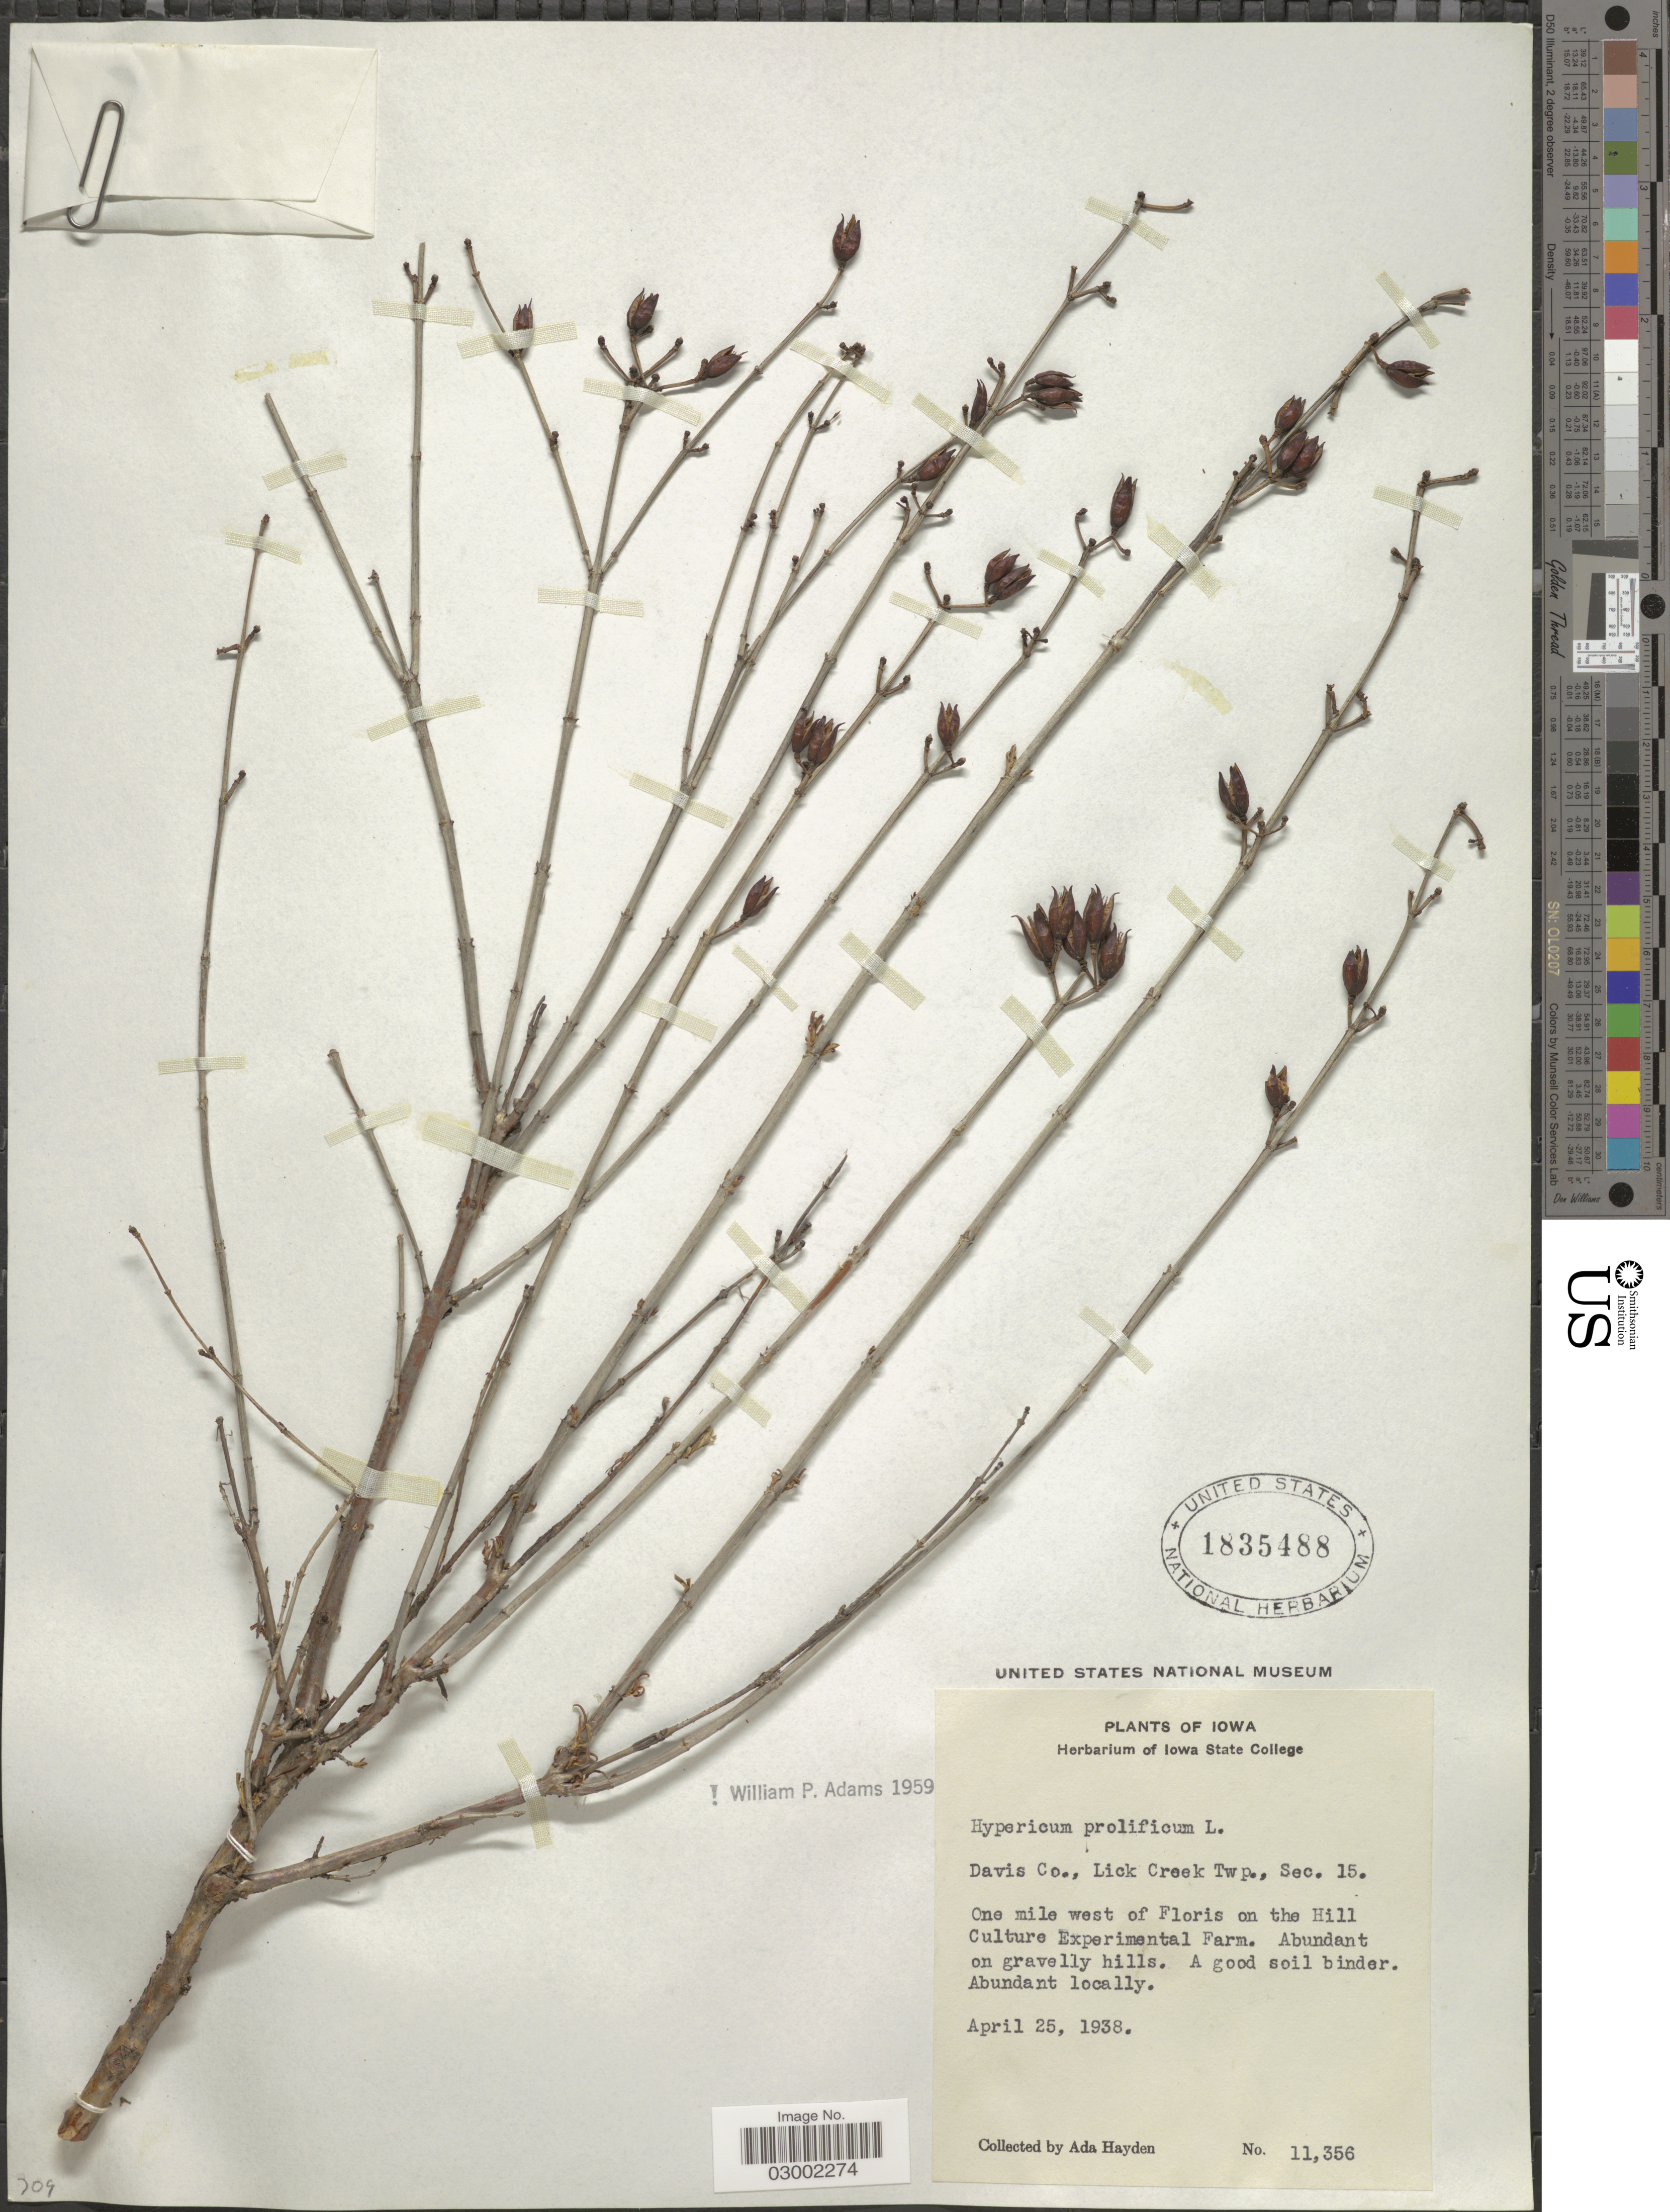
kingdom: Plantae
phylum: Tracheophyta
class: Magnoliopsida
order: Malpighiales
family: Hypericaceae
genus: Hypericum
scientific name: Hypericum prolificum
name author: L.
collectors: Ada Hayden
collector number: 11356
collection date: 1938-04-25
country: United States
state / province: Iowa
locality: Davis Co., Lick Creek Twp., Sec. 15. One mile west of Floris on the Hill Culture Experimental Farm.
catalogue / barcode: US 1835488